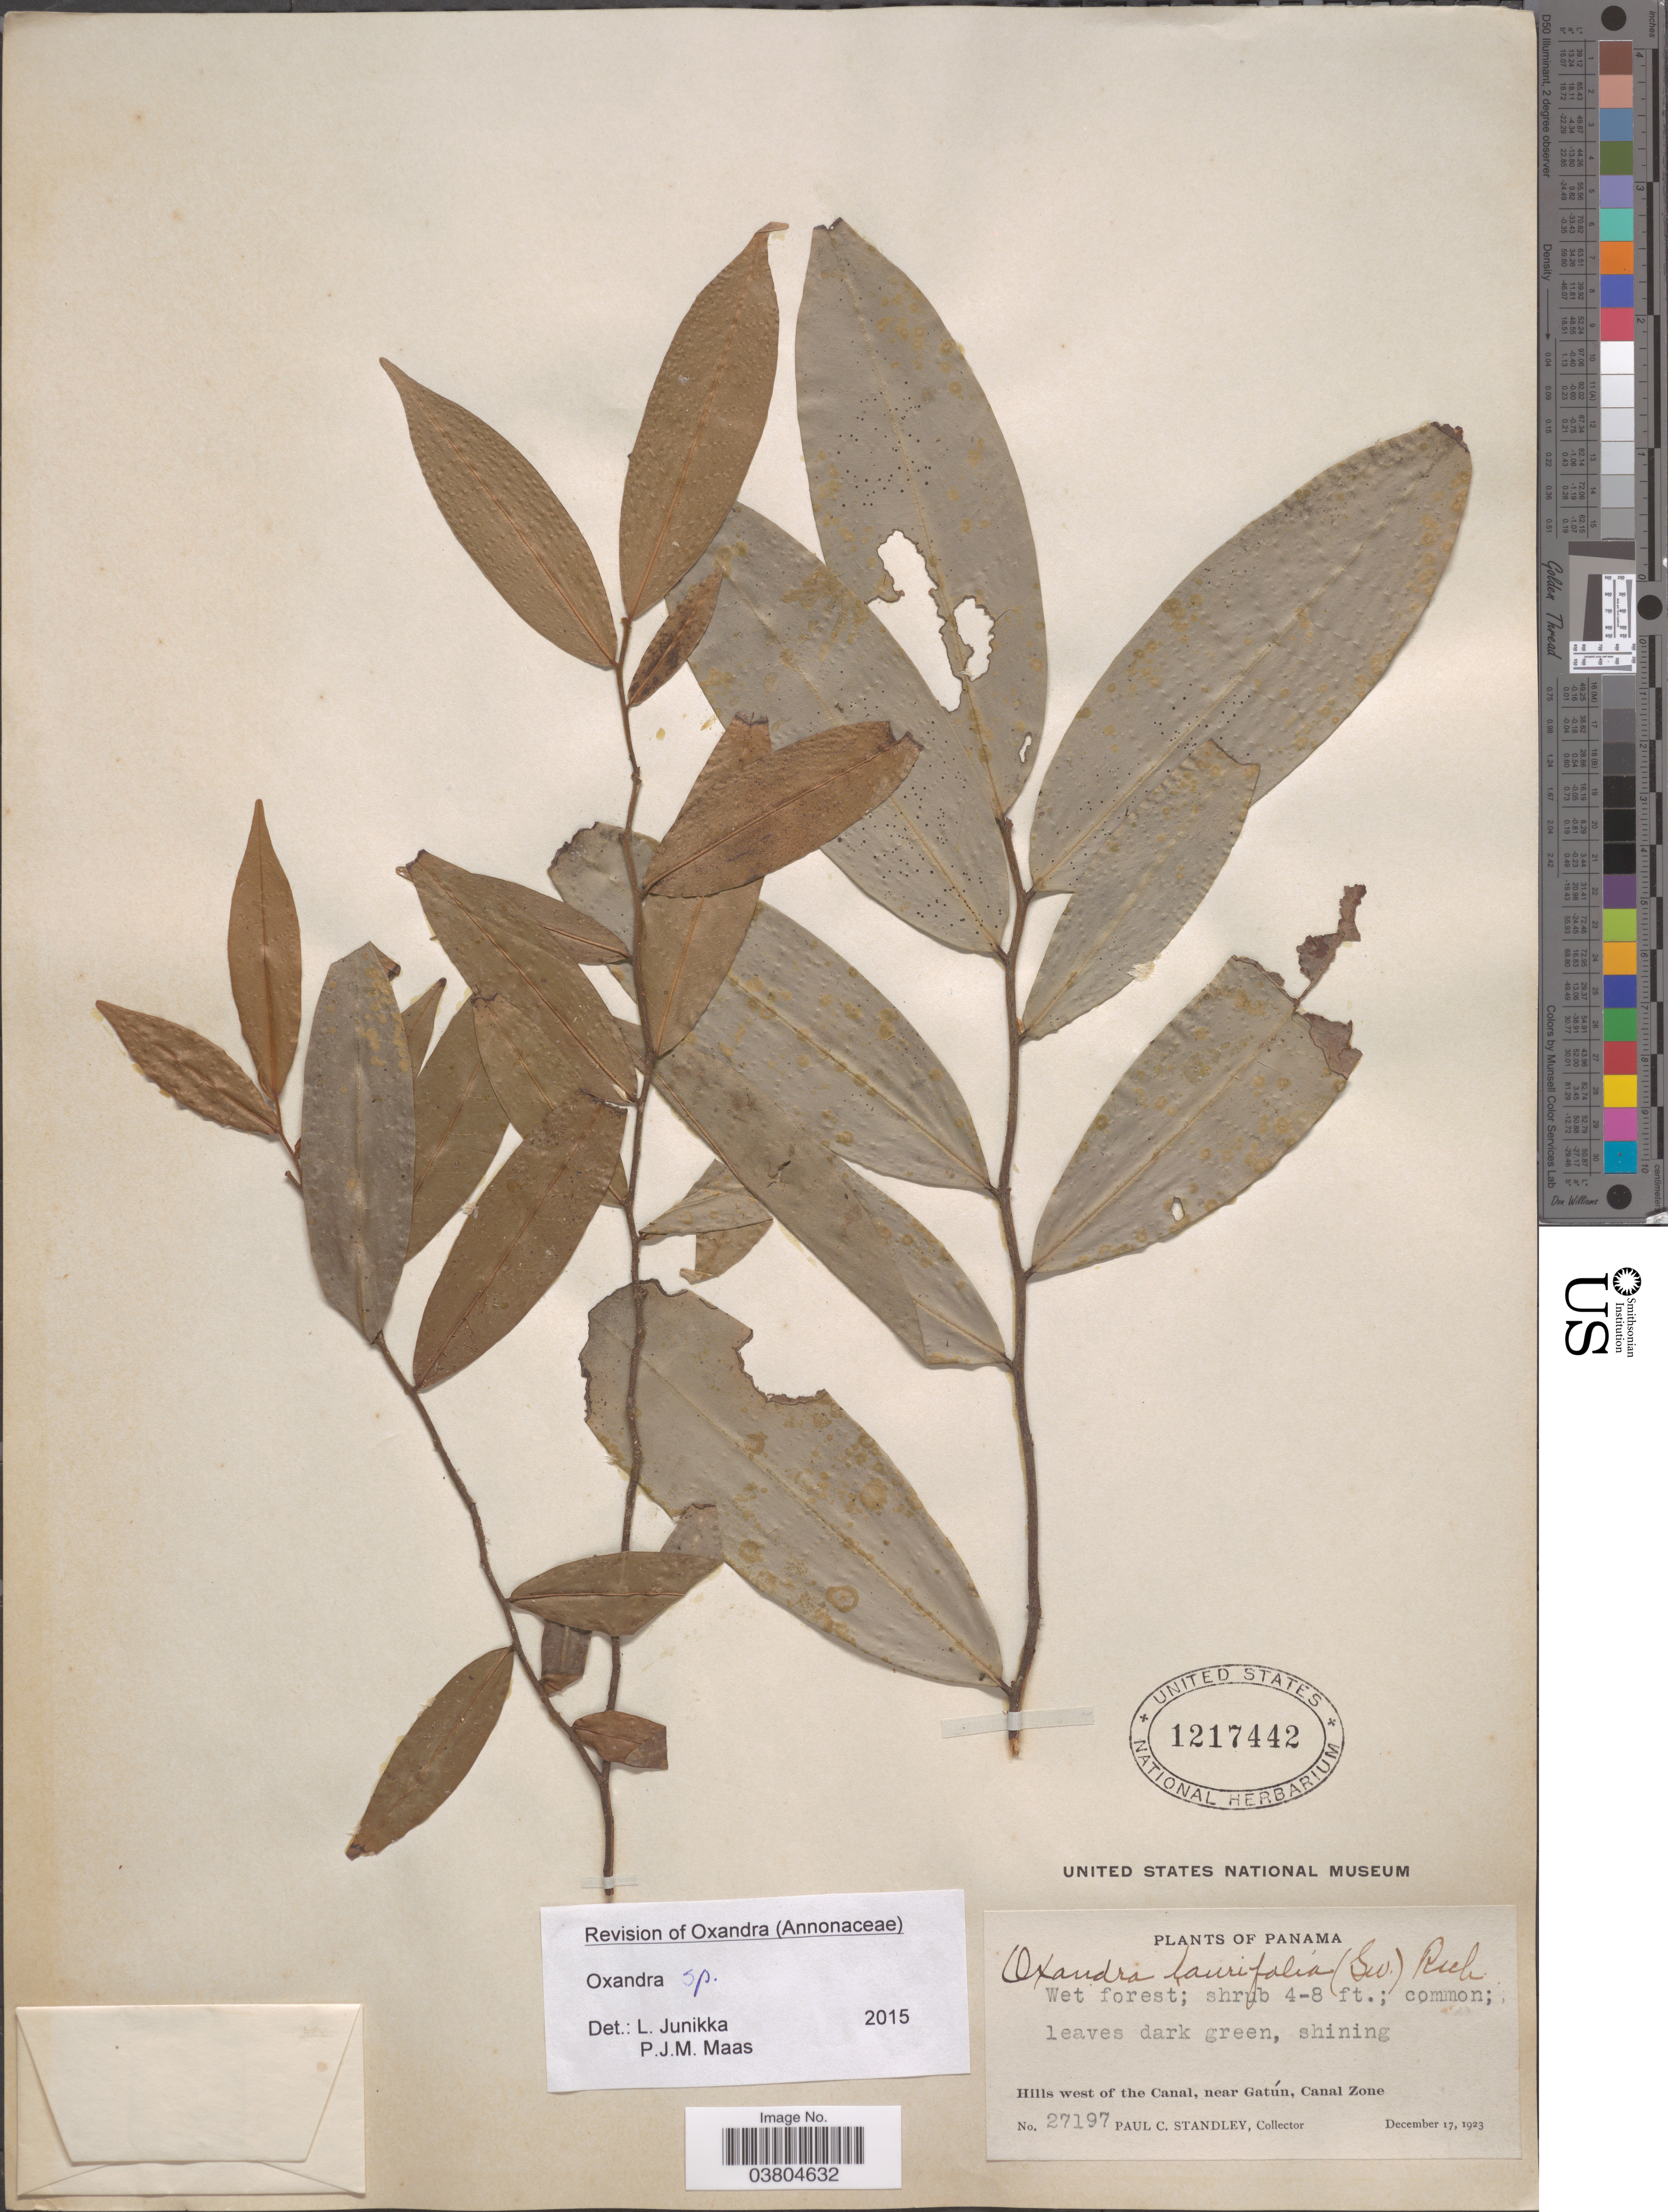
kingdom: Plantae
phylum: Tracheophyta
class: Magnoliopsida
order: Magnoliales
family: Annonaceae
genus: Oxandra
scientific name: Oxandra sp.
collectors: P. C. Standley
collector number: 27197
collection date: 1923-12-17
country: Panama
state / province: Colón / Panamá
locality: Hills west of the Canal, near Gatún, Canal Zone.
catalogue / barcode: US 1217442